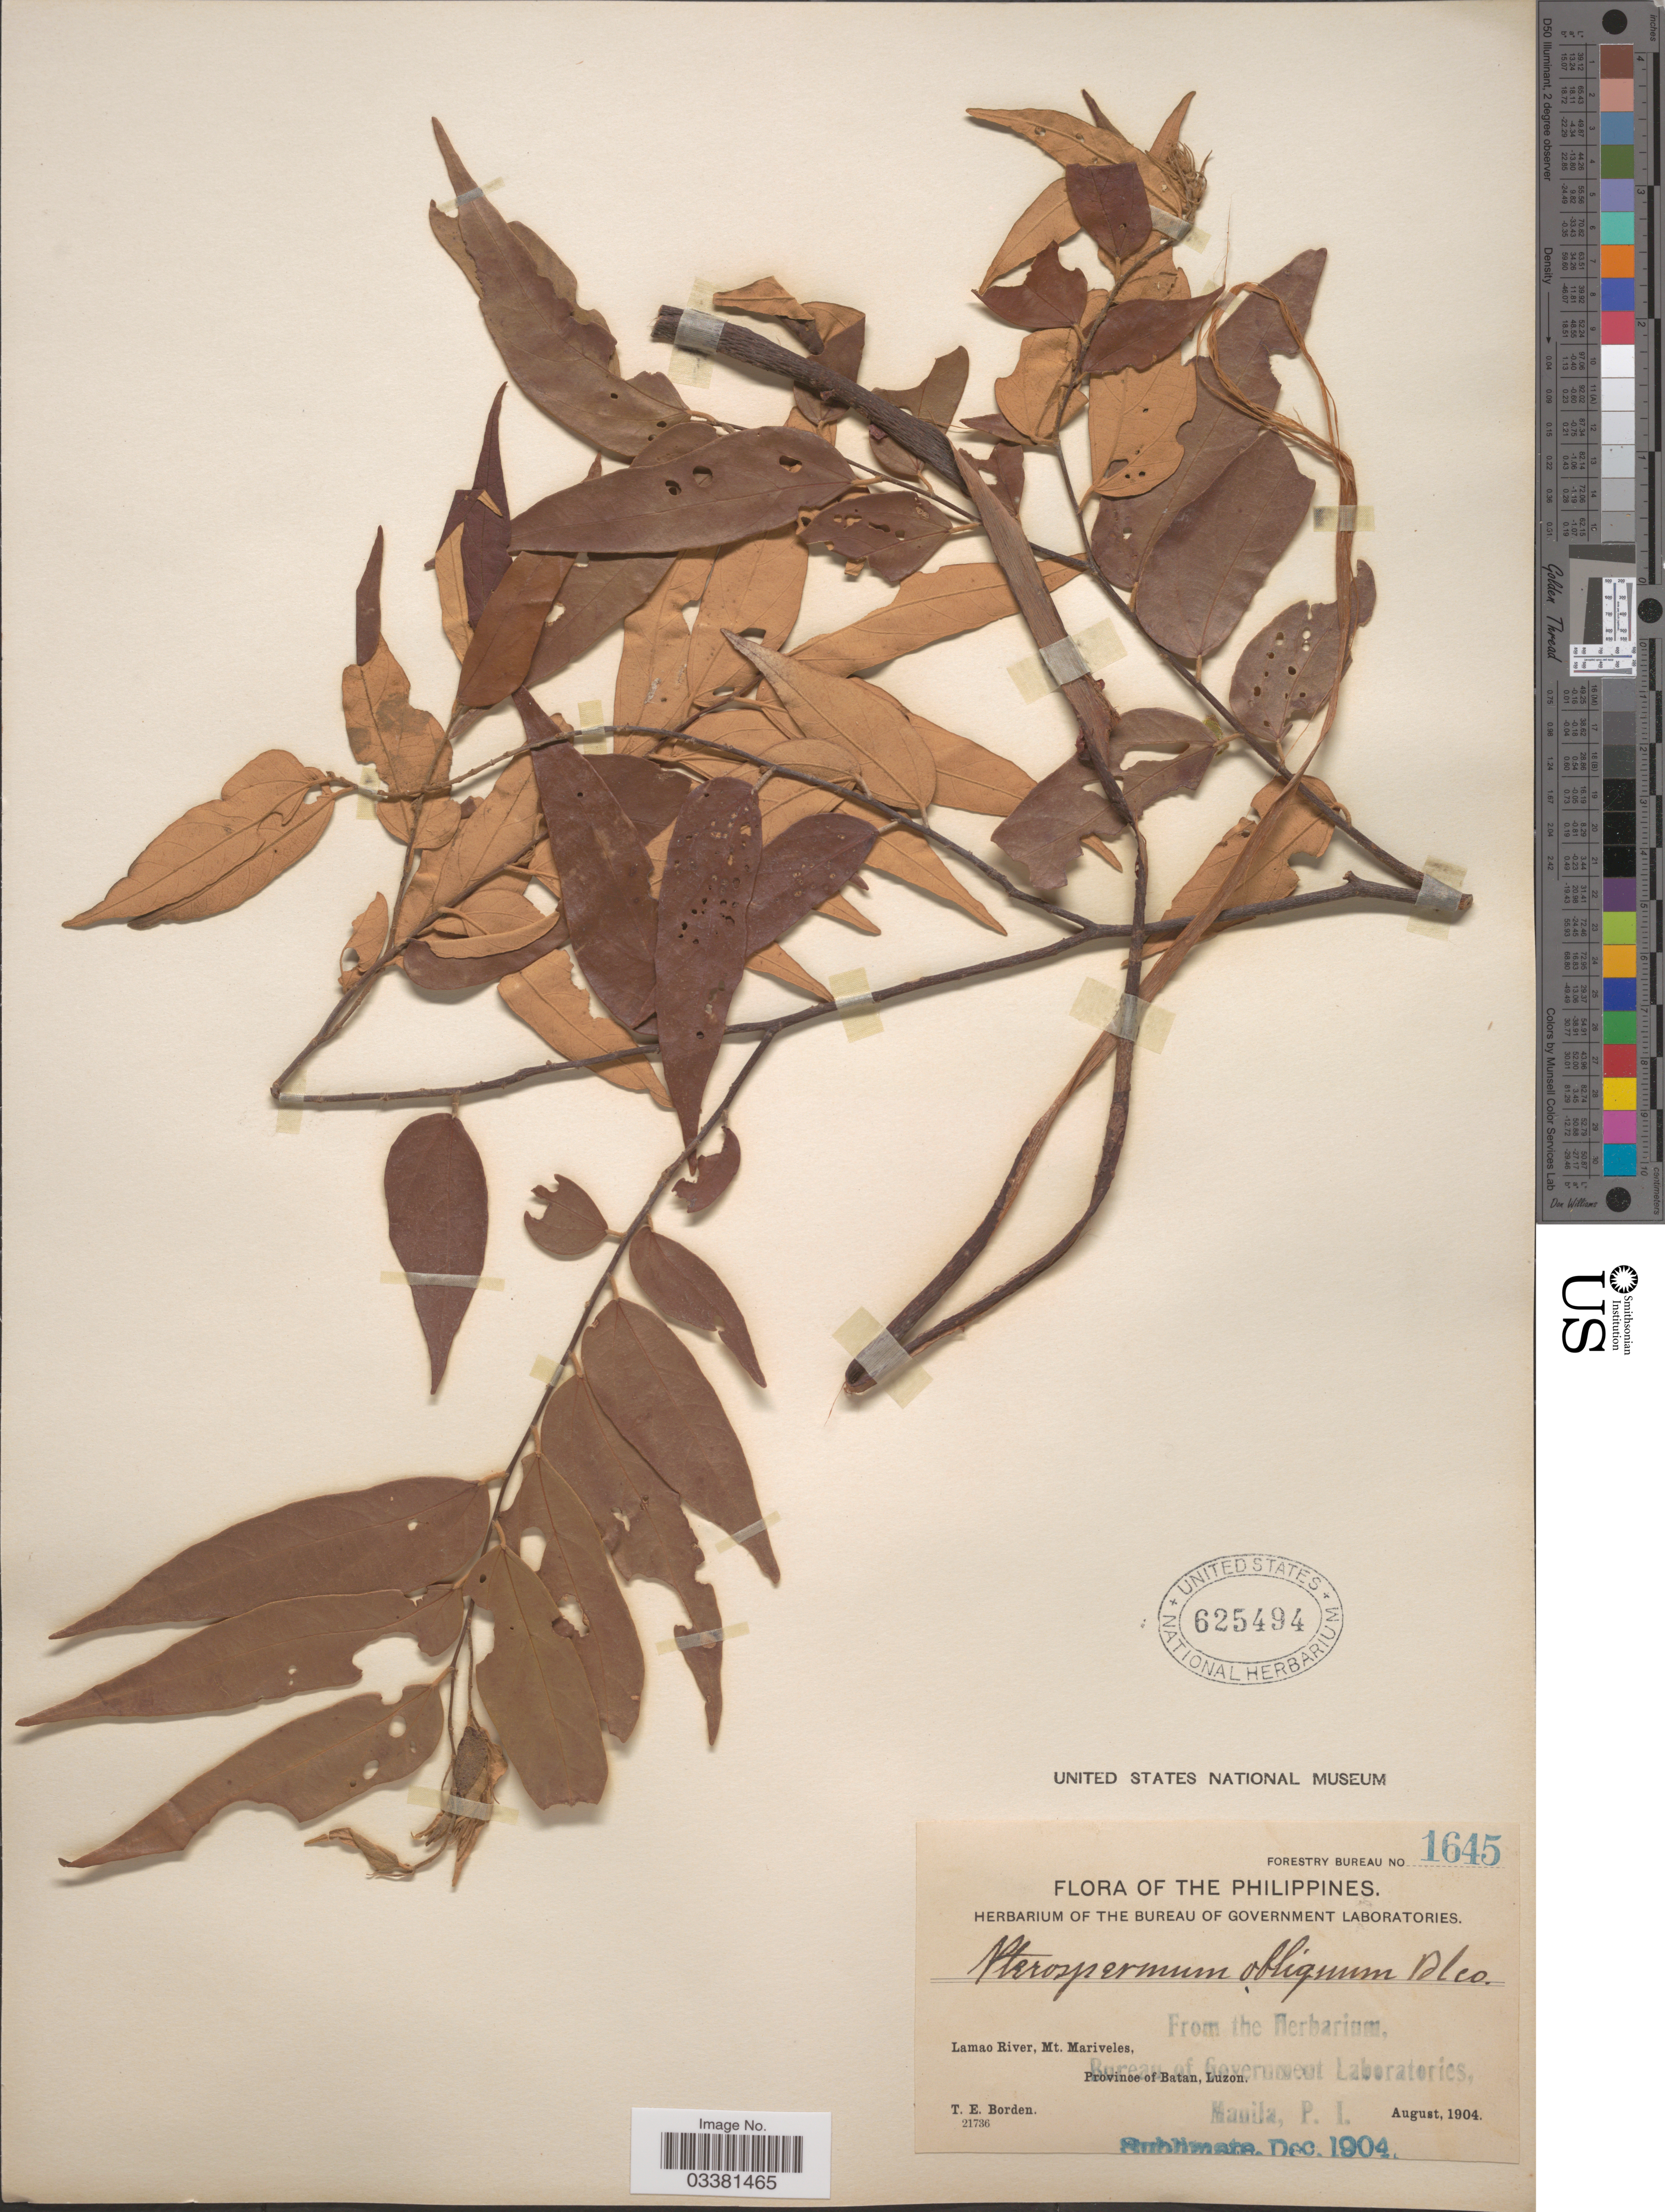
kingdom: Plantae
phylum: Tracheophyta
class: Magnoliopsida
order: Malvales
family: Malvaceae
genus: Pterospermum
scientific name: Pterospermum obliquum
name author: Blanco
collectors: T. E. Borden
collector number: Forestry Bureau 1645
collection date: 1904-08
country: Philippines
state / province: Cagayan Valley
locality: Lamao River, Mt. Mariveles, Province of Batan, Luzon.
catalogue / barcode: US 625494